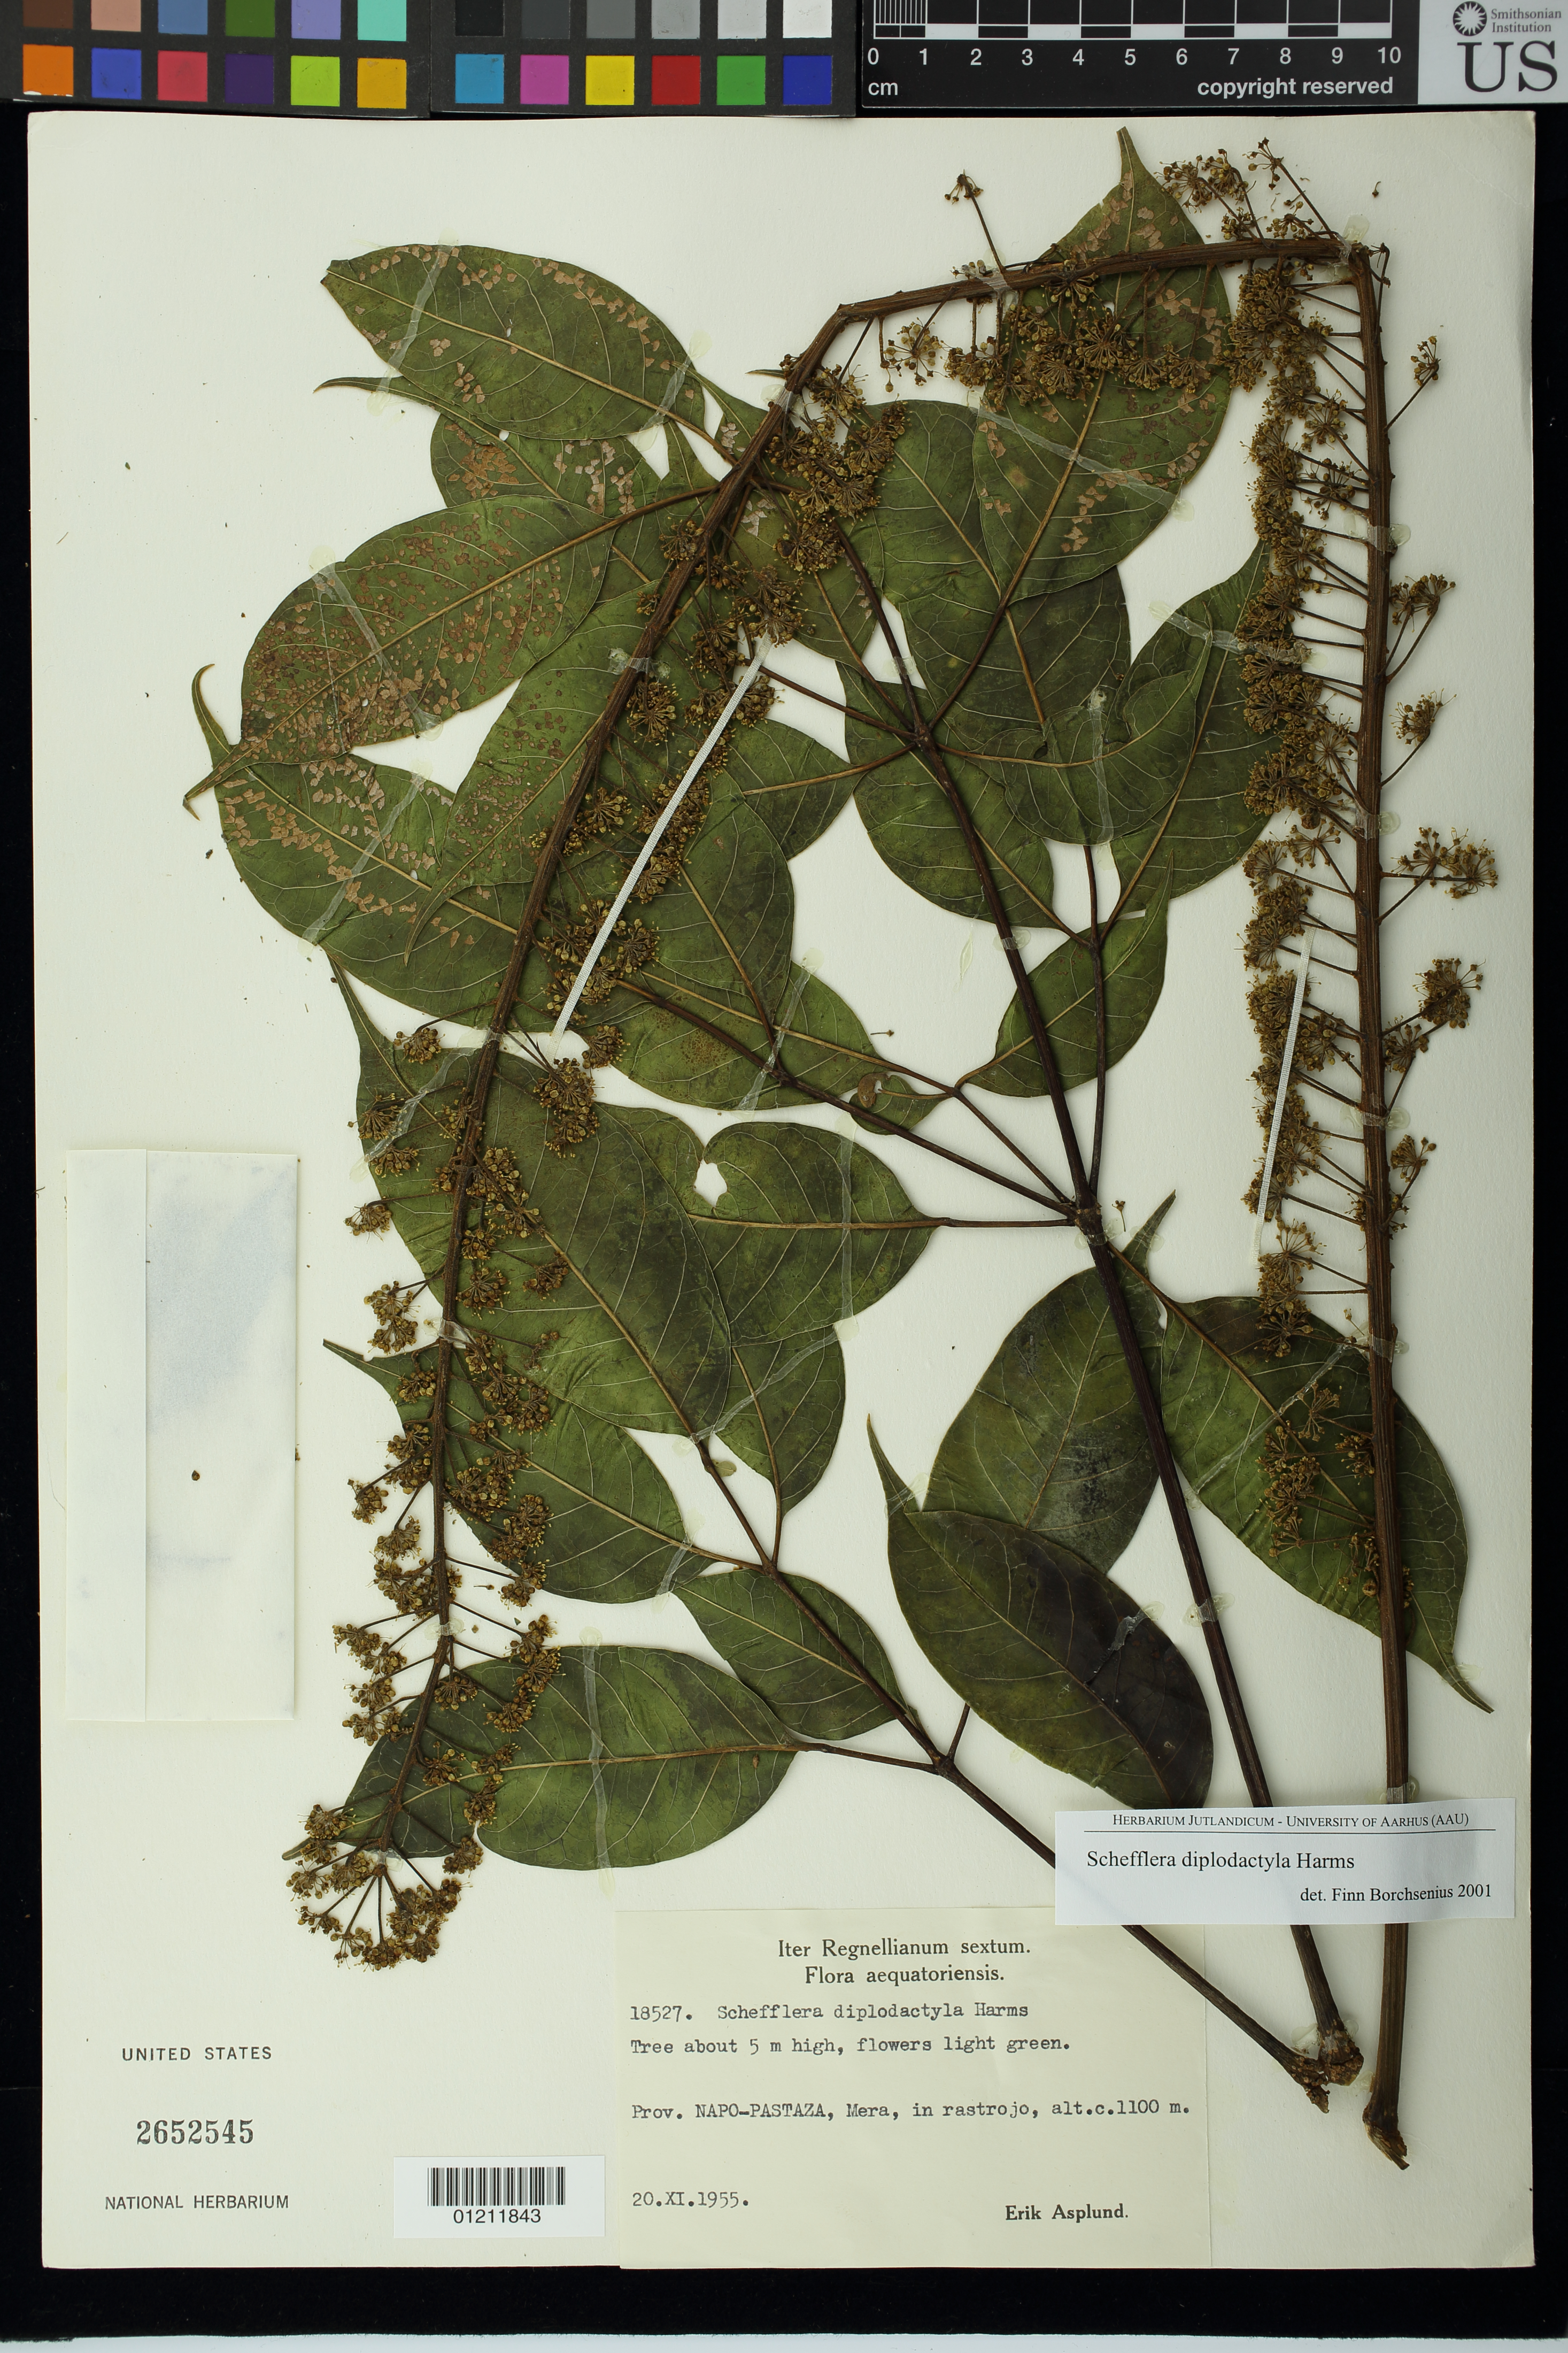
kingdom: Plantae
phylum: Tracheophyta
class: Magnoliopsida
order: Apiales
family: Araliaceae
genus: Schefflera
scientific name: Schefflera diplodactyla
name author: Harms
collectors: E. Asplund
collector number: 18527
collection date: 1955-11-20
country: Ecuador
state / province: Pastaza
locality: Prov. Napo-Pastaza, Mera, in rastrojo.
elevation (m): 1100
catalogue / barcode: US 2652545